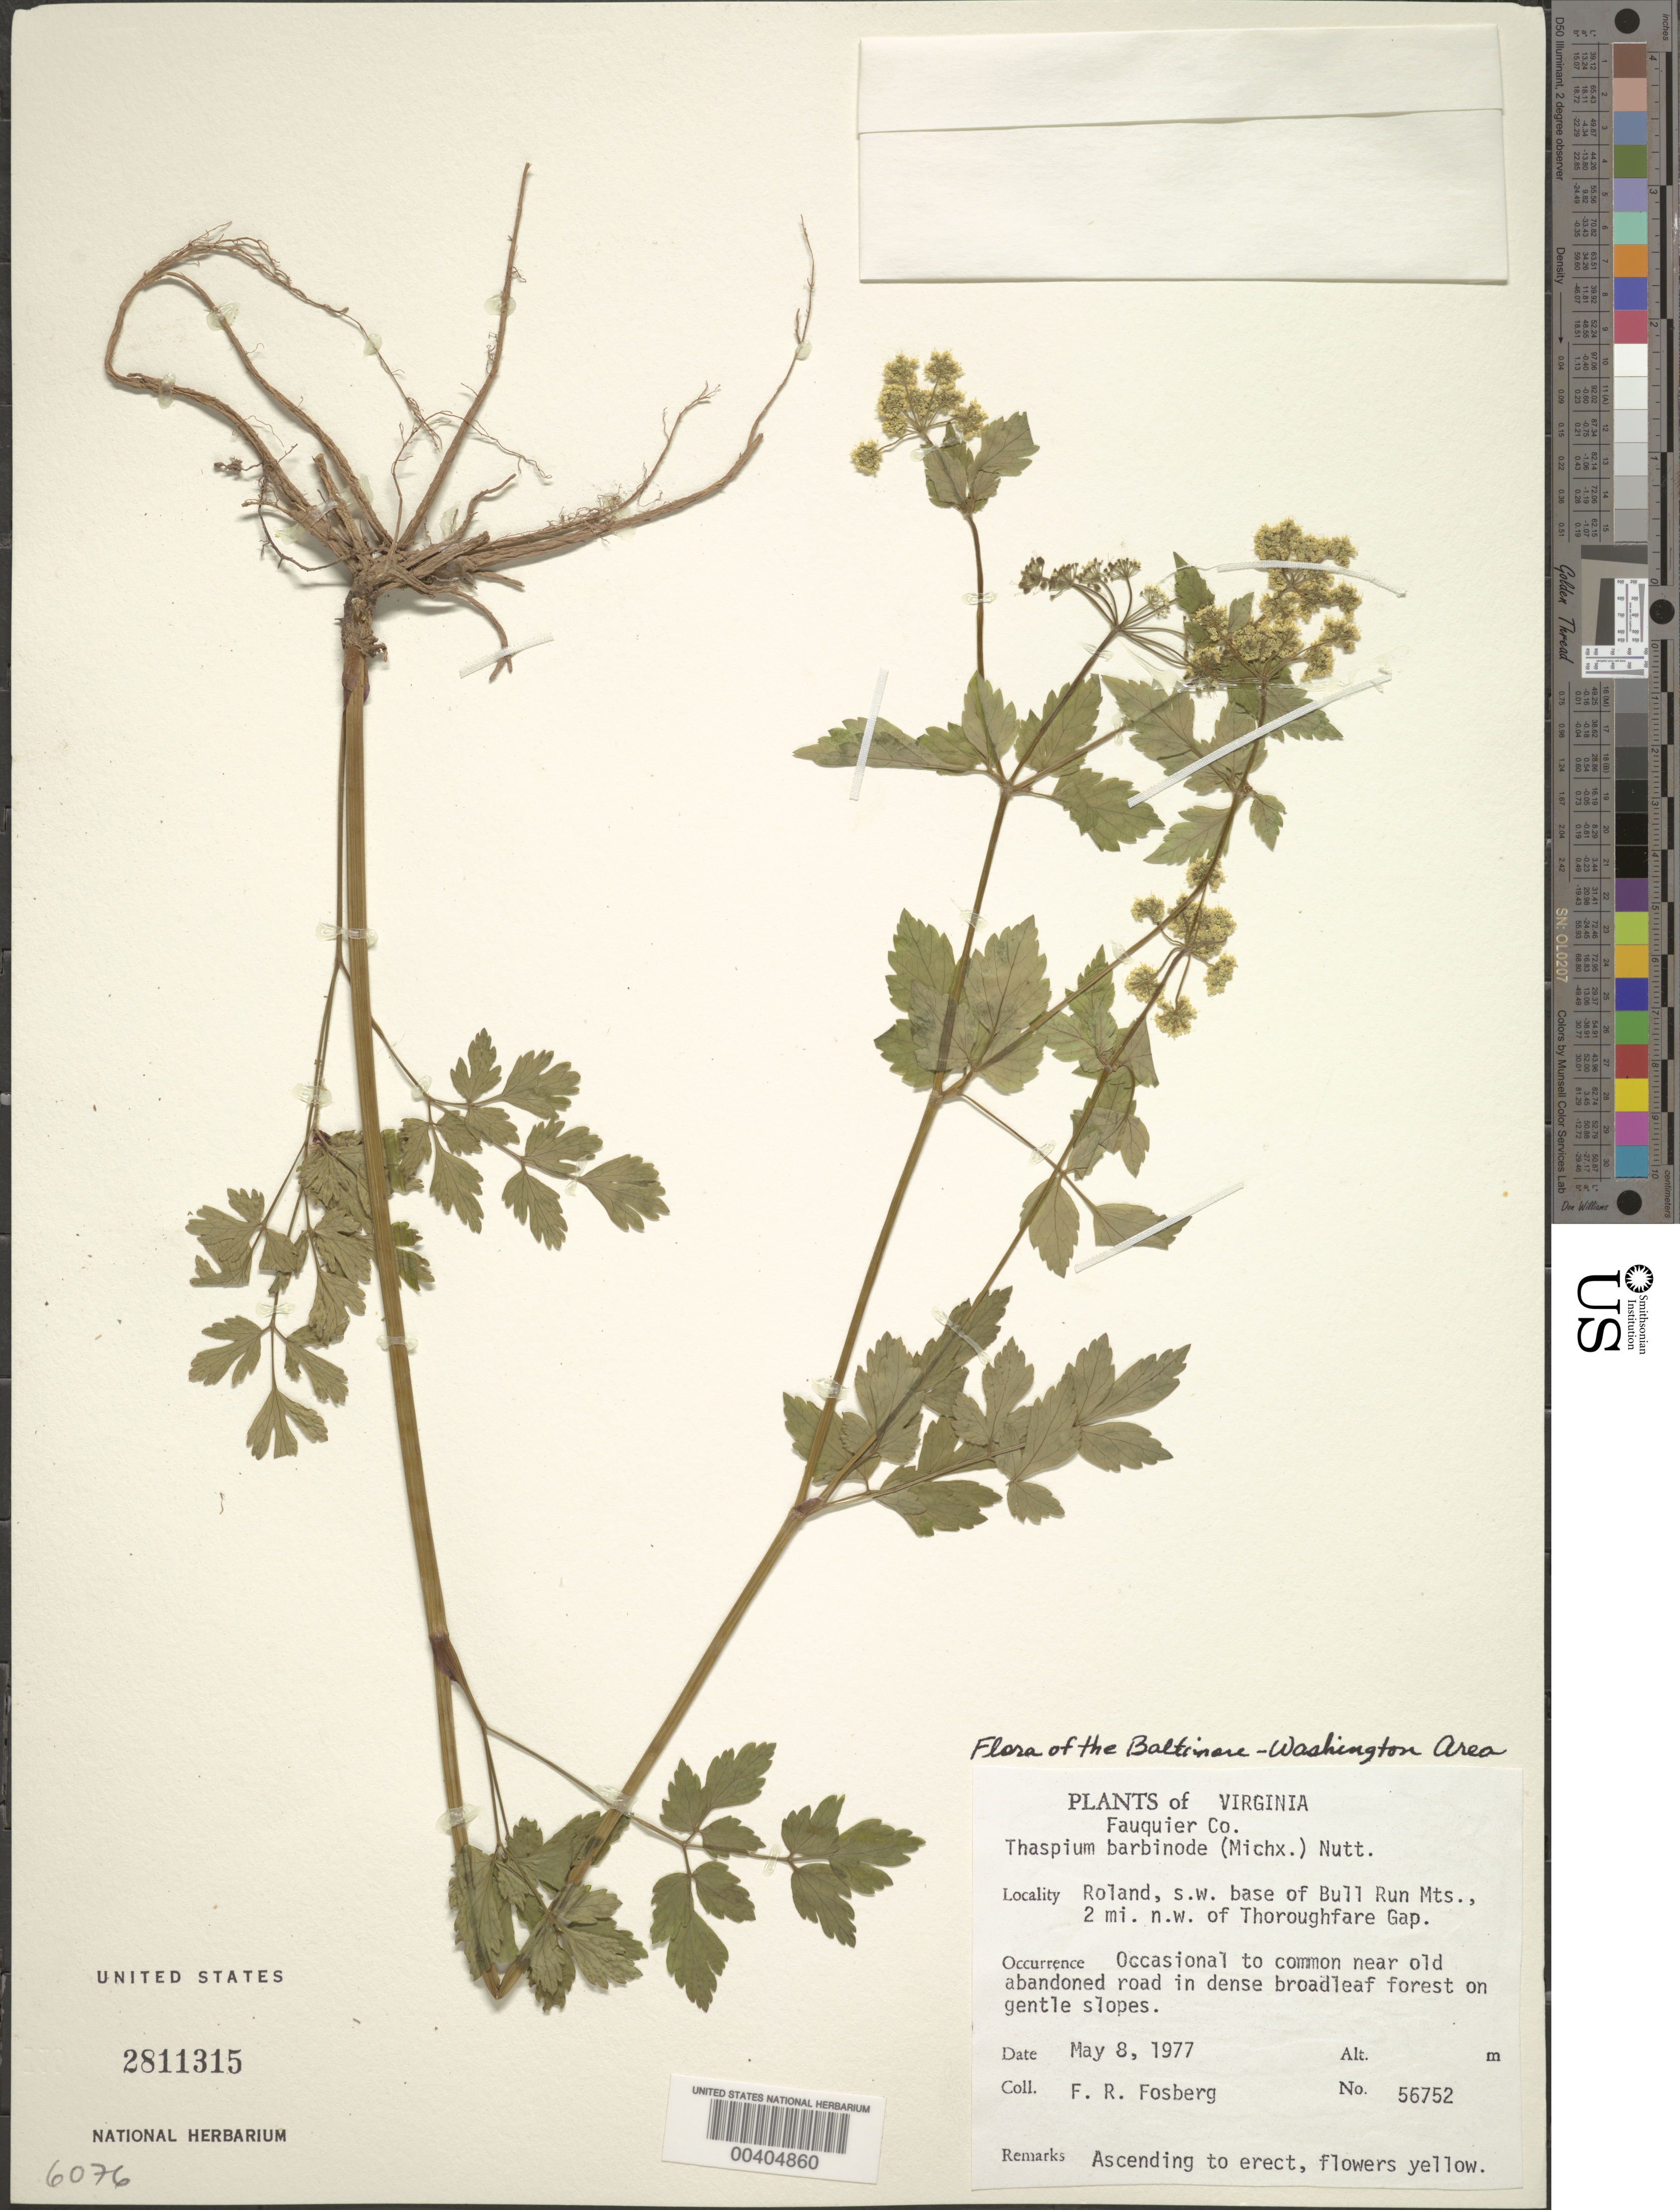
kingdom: Plantae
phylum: Tracheophyta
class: Magnoliopsida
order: Apiales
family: Apiaceae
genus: Thaspium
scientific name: Thaspium barbinode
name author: (Michx.) Nutt.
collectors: F. R. Fosberg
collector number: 56752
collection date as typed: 08 May 1977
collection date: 1977-05-08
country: United States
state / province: Virginia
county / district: Fauquier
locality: Roland, southwest base of Bull Run Mountains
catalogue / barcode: US 2811315